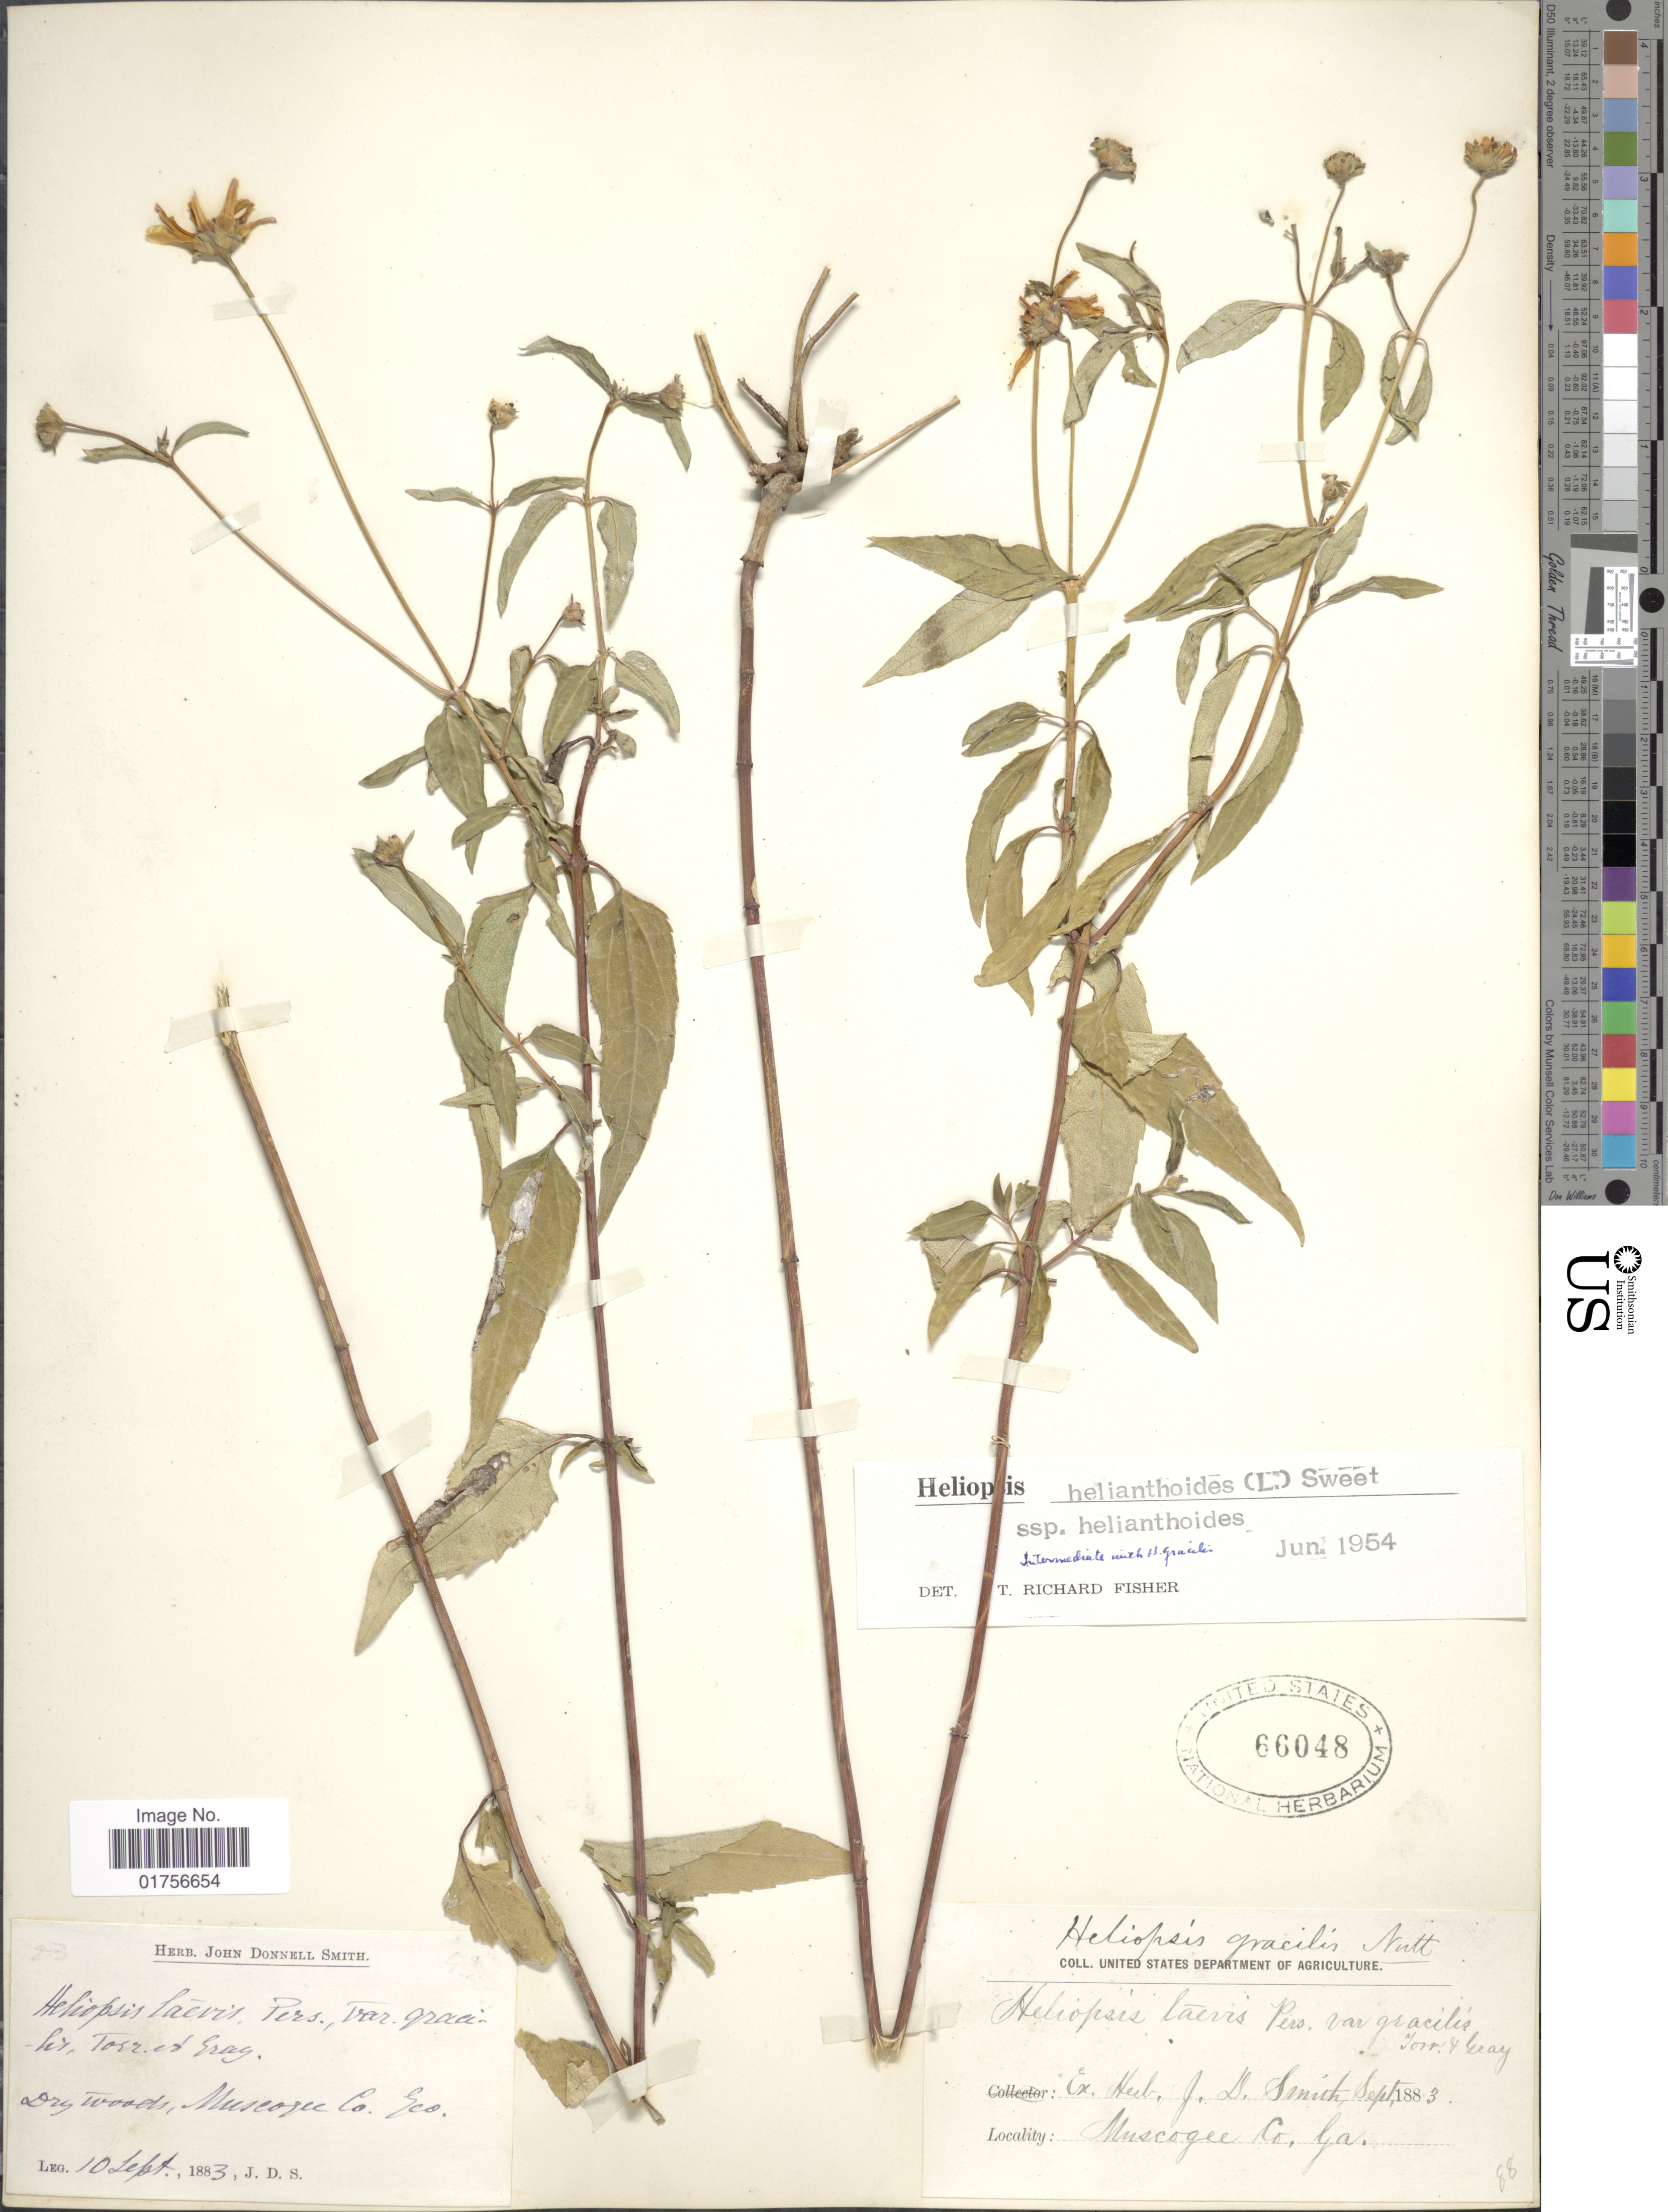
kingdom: Plantae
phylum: Tracheophyta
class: Magnoliopsida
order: Asterales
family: Asteraceae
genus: Heliopsis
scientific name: Heliopsis helianthoides subsp. helianthoides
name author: (L.) Sweet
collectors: J. Donnell Smith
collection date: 1883-09-10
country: United States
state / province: Georgia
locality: Dry woods, Muscogee Co., Ga.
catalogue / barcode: US 66048